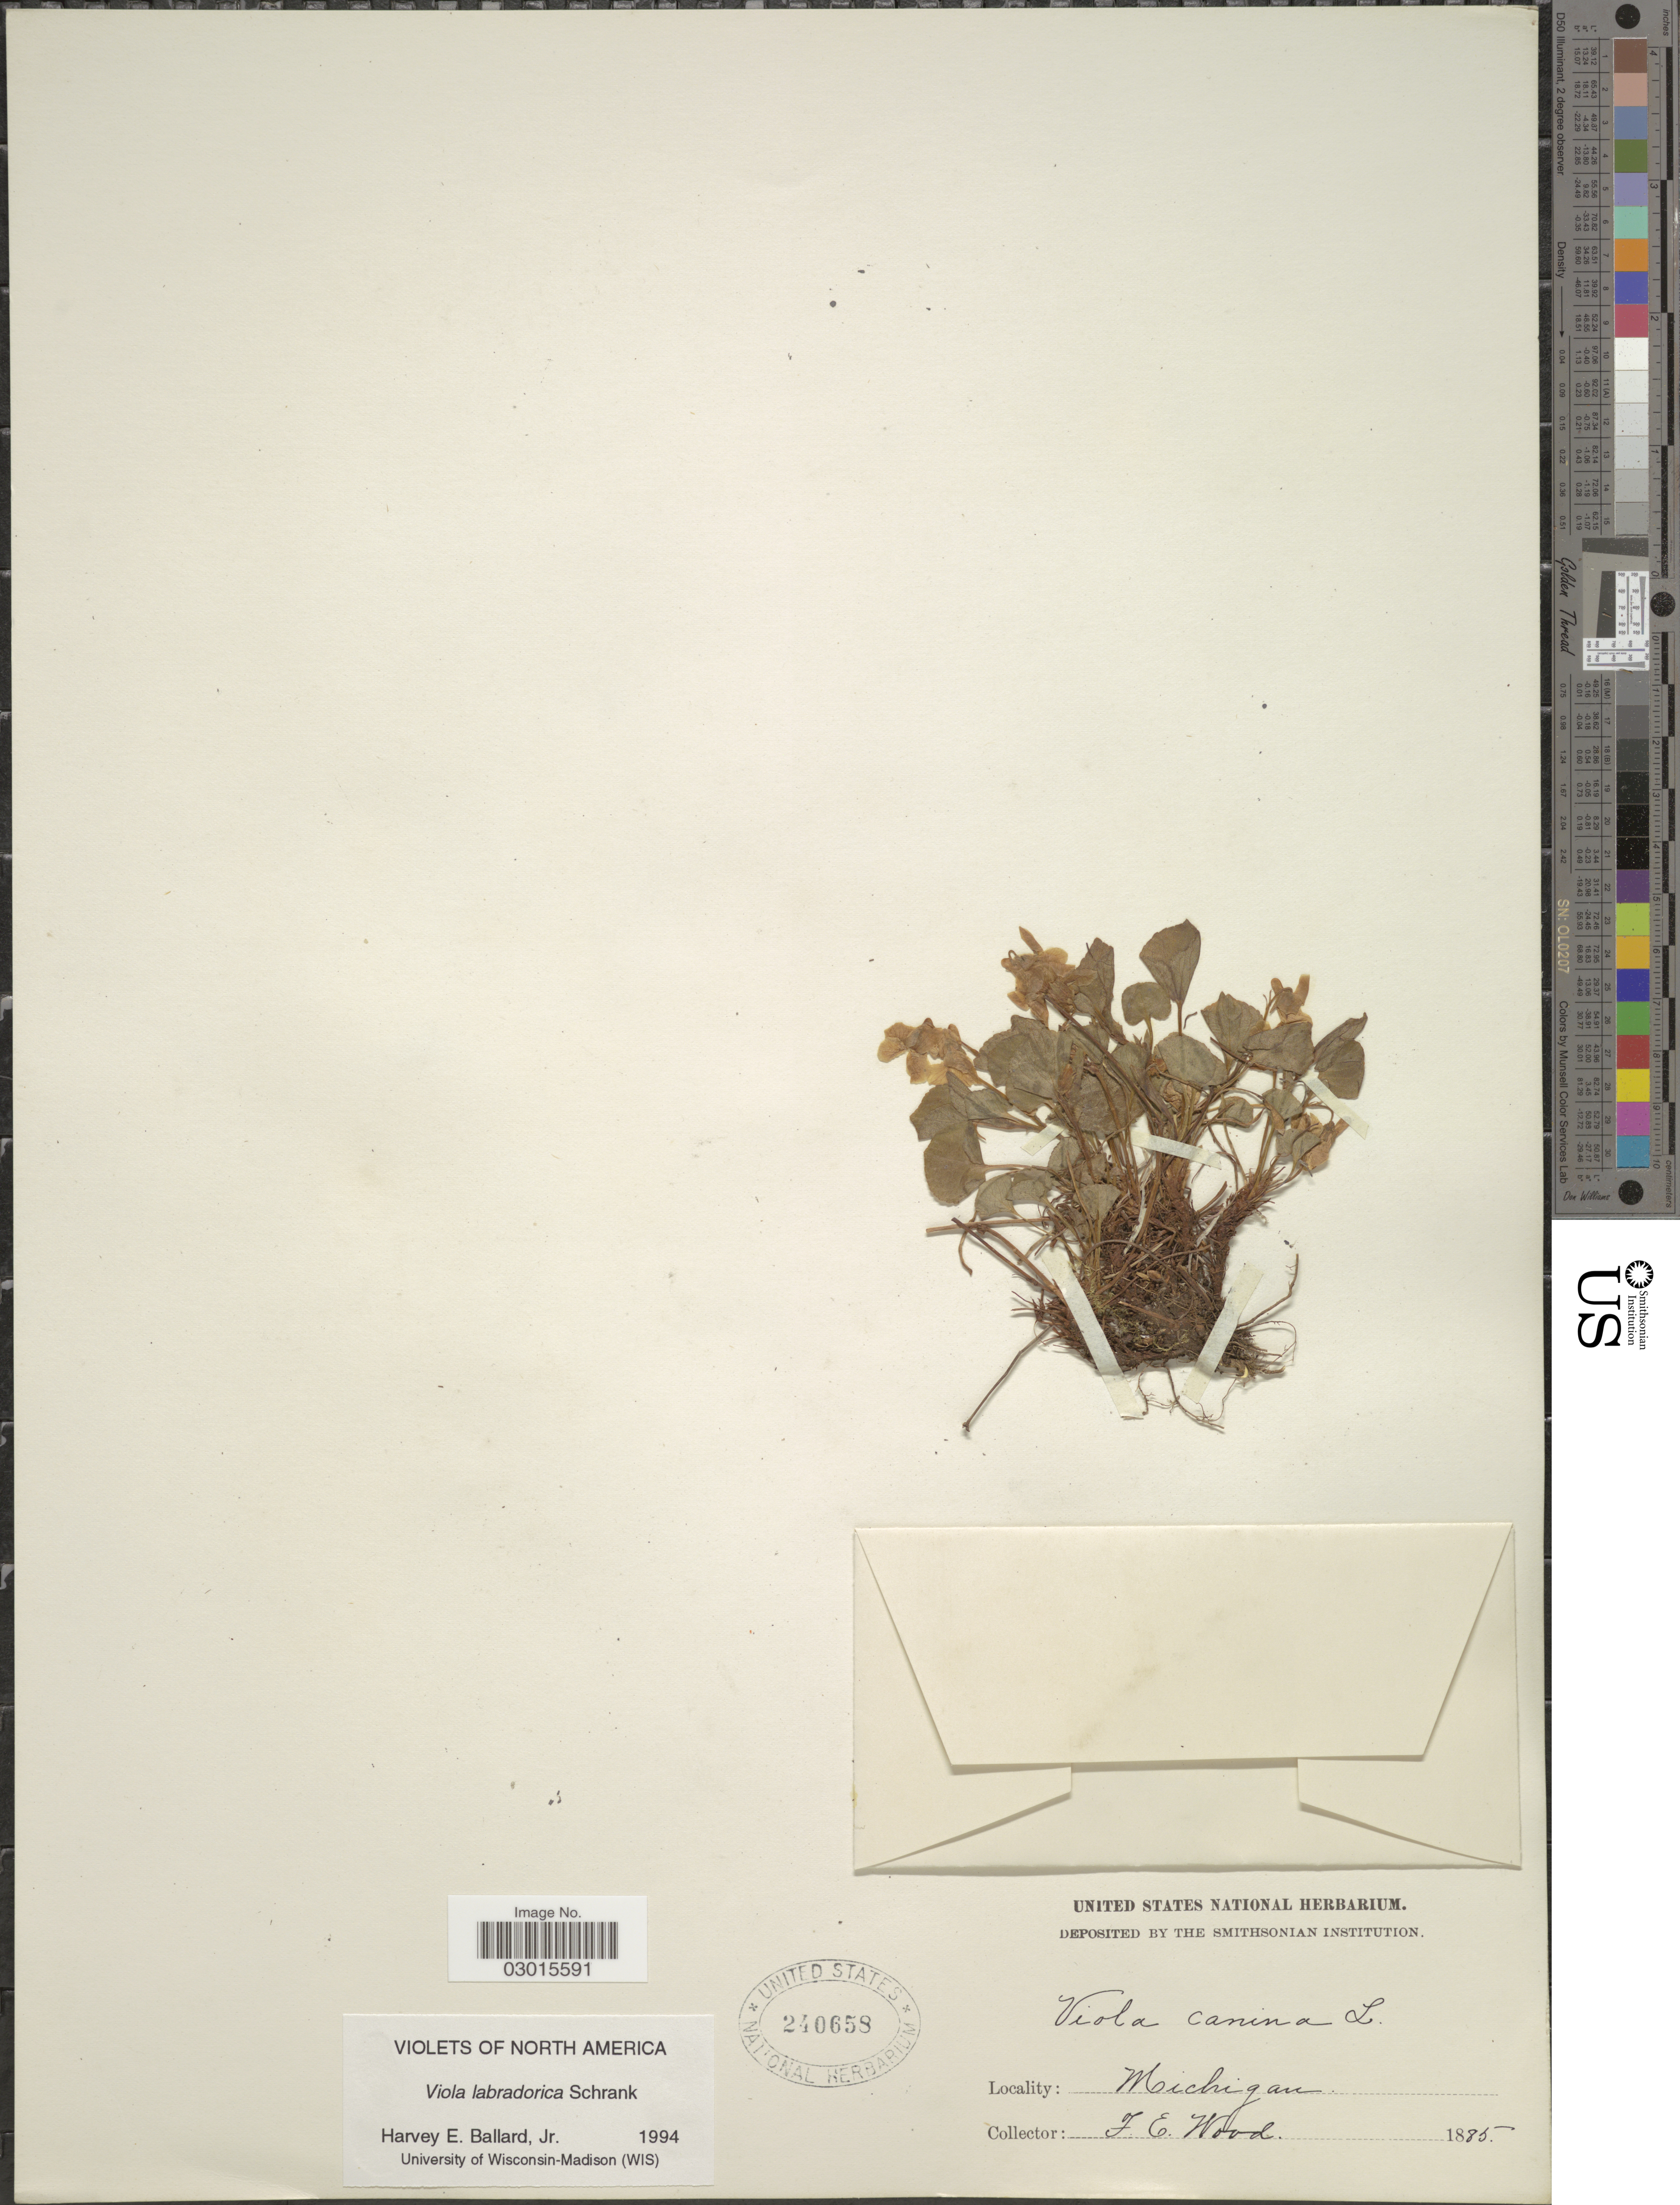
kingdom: Plantae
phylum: Tracheophyta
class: Magnoliopsida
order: Malpighiales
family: Violaceae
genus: Viola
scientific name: Viola labradorica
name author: Schrank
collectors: F. Wood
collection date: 1885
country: United States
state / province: Michigan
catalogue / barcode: US 240658